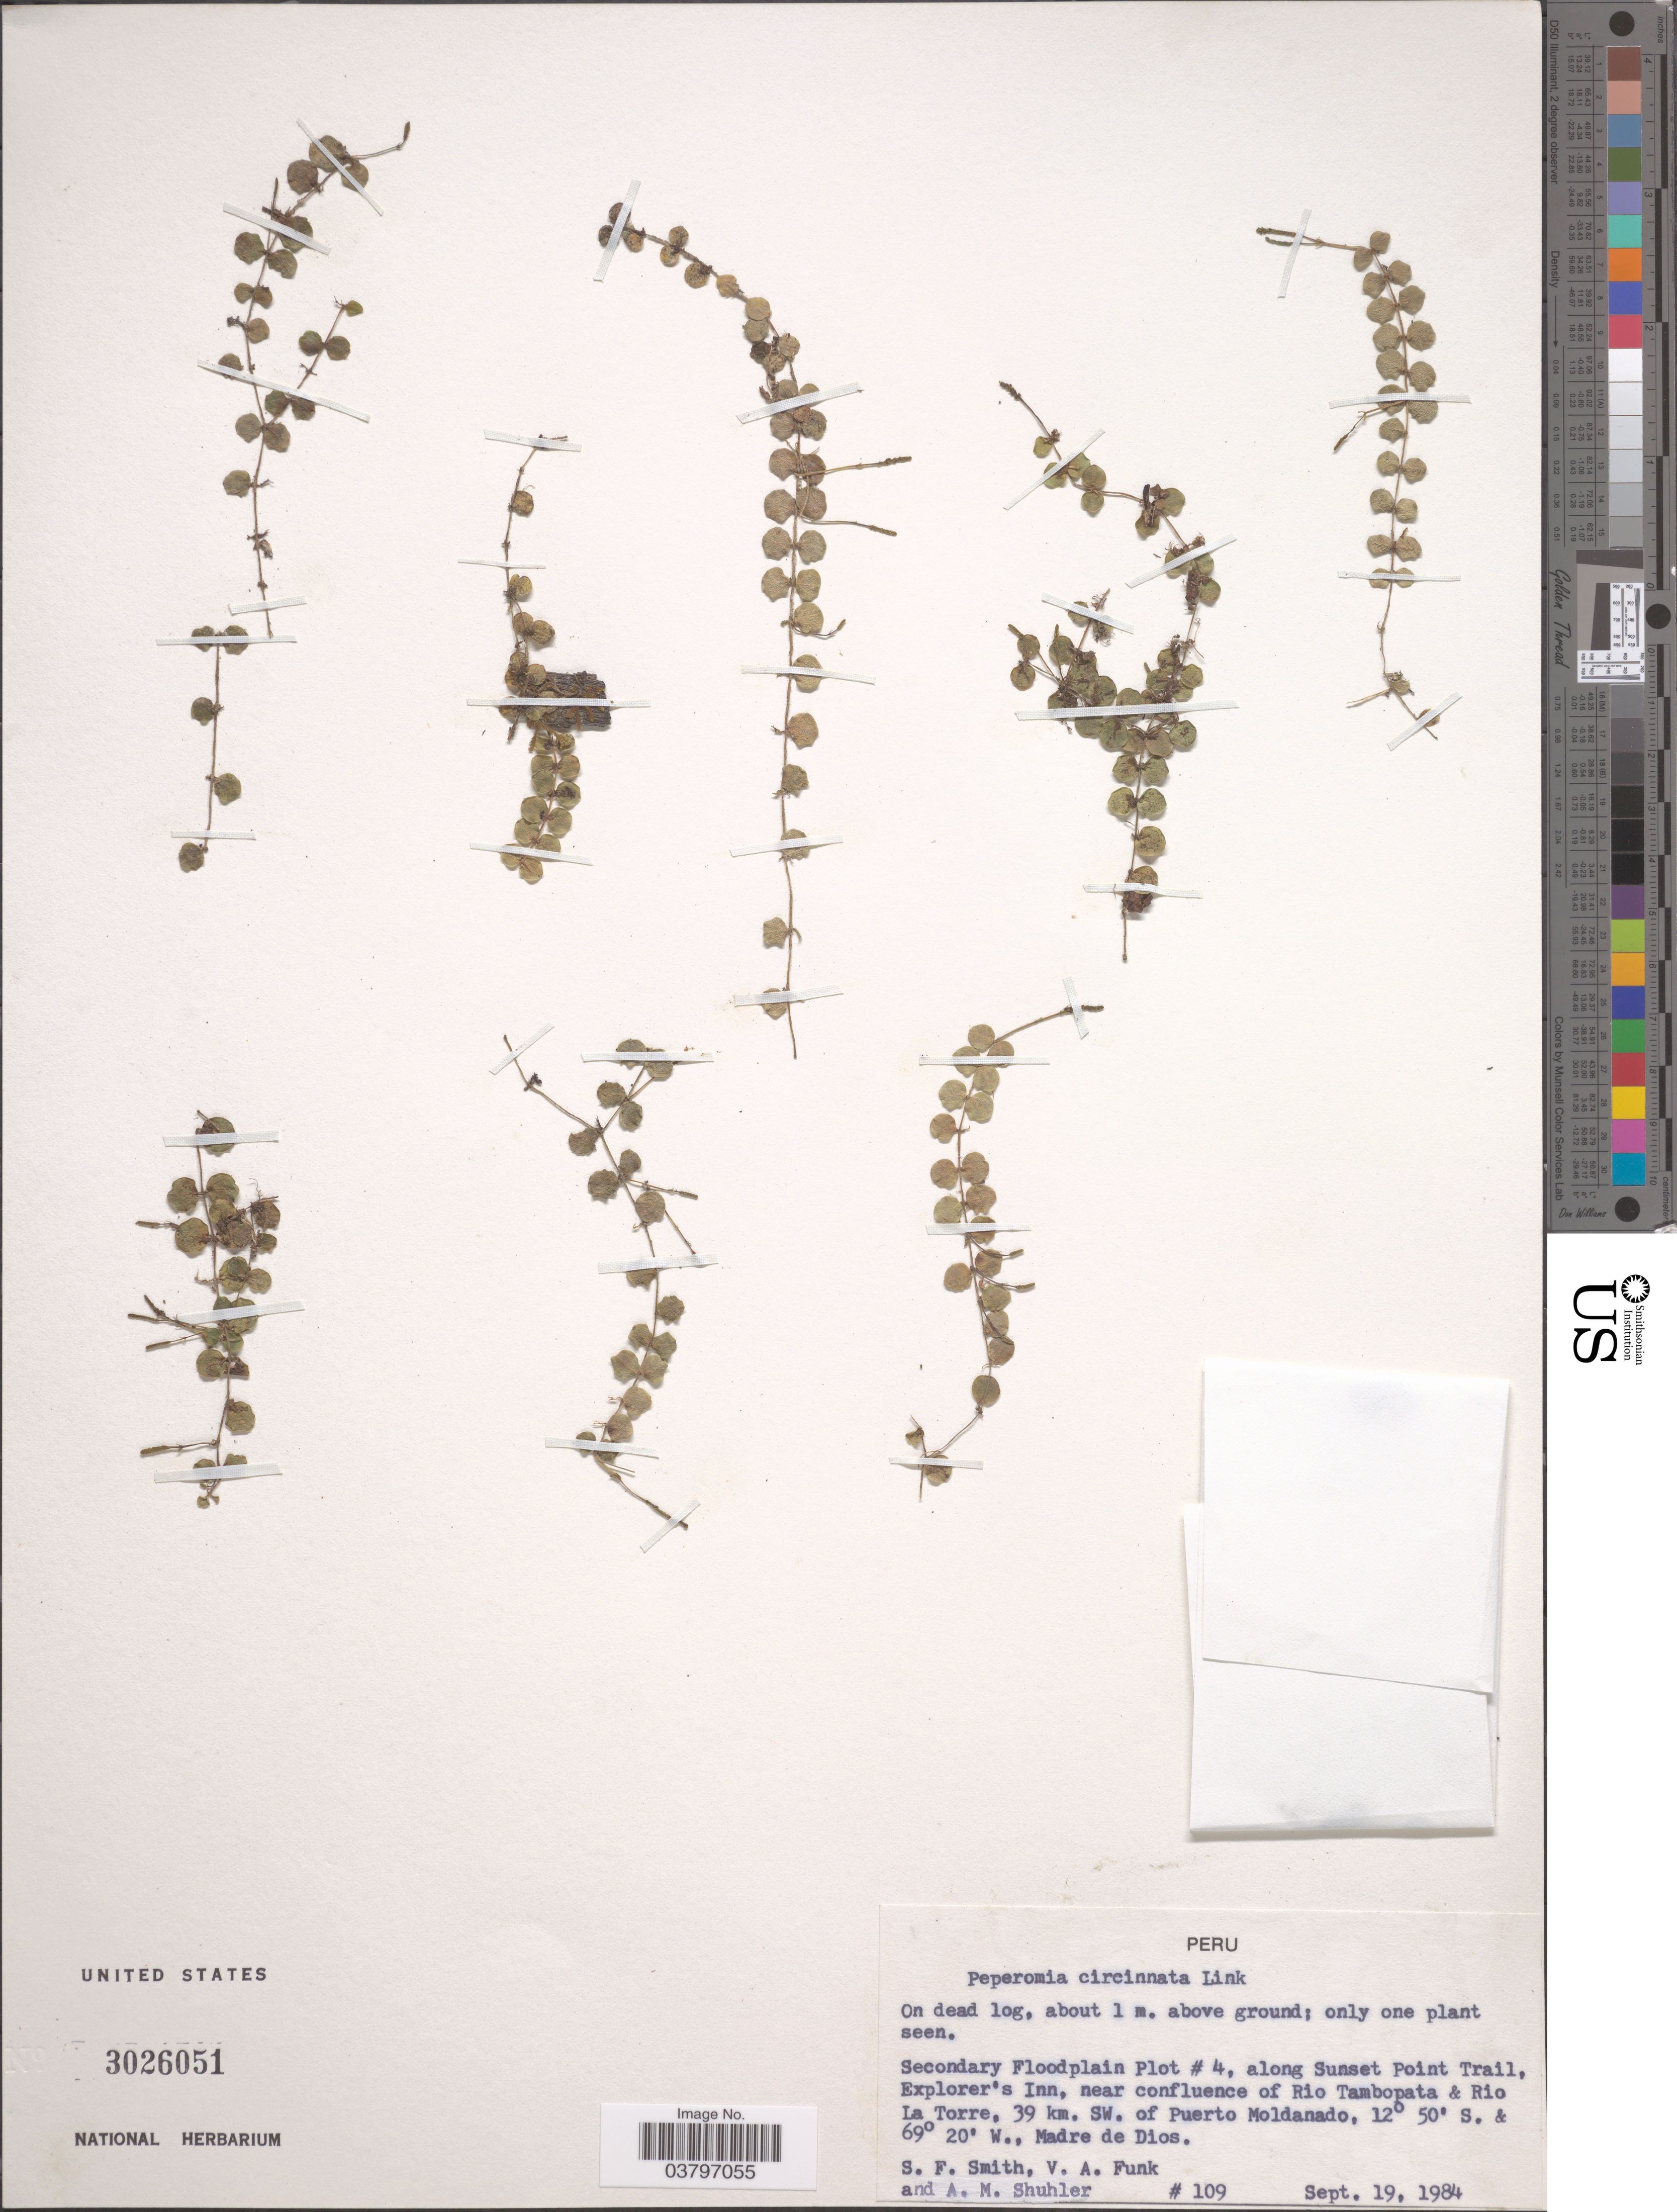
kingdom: Plantae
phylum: Tracheophyta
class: Magnoliopsida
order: Piperales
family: Piperaceae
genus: Peperomia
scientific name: Peperomia circinnata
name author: Link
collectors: S.F. Smith, V. Funk & A. Shuhler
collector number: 109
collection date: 1984-09-19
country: Peru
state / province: Madre de Dios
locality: Secondary Floodplain Plot #4, along Sunset Point Trail, Explorer's Inn, near confluence of Rio Tambopata & Rio La Torre, 39 km. SW. of Puerto Moldanado.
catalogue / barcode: US 3026051